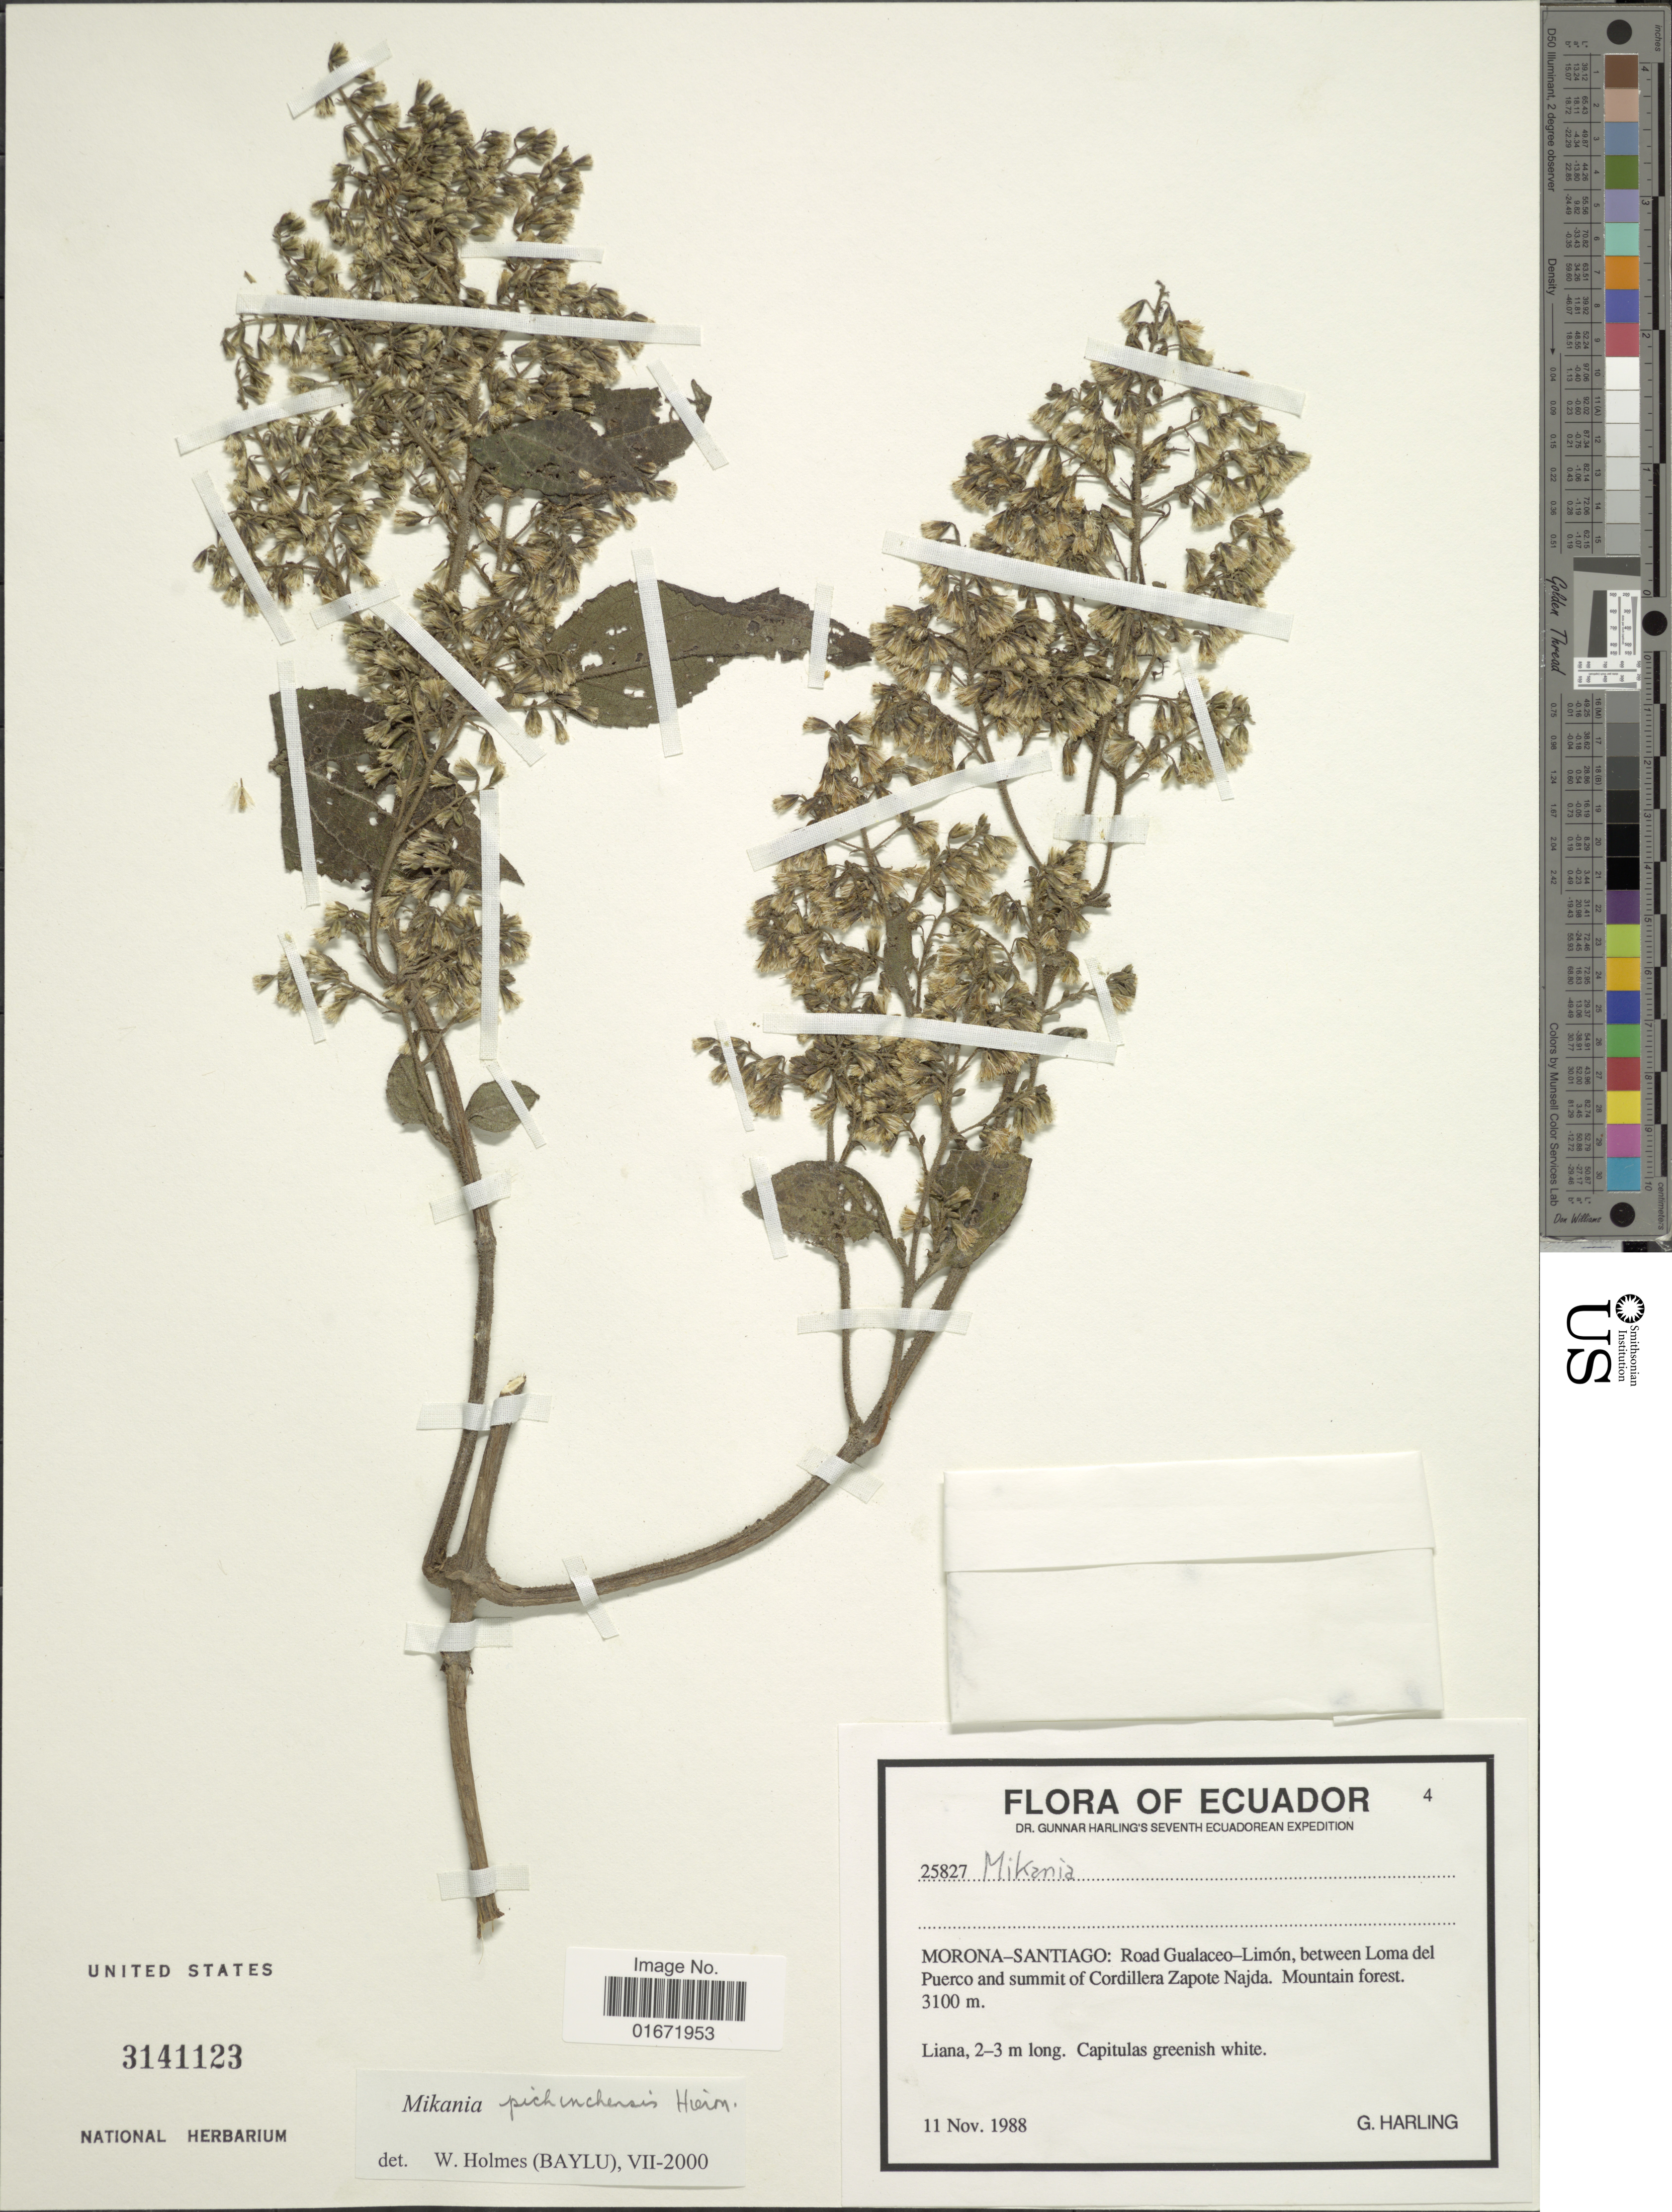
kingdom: Plantae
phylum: Tracheophyta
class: Magnoliopsida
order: Asterales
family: Asteraceae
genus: Mikania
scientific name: Mikania pichinchensis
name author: Hieron.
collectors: G. Harling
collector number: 25827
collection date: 1988-11-11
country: Ecuador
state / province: Morona-Santiago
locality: Morona-Santiago: Road Gualaceo - Limón, between Loma del Puerco and summit of Cordillera Zapote Najda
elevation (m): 3100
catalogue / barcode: US 3141123